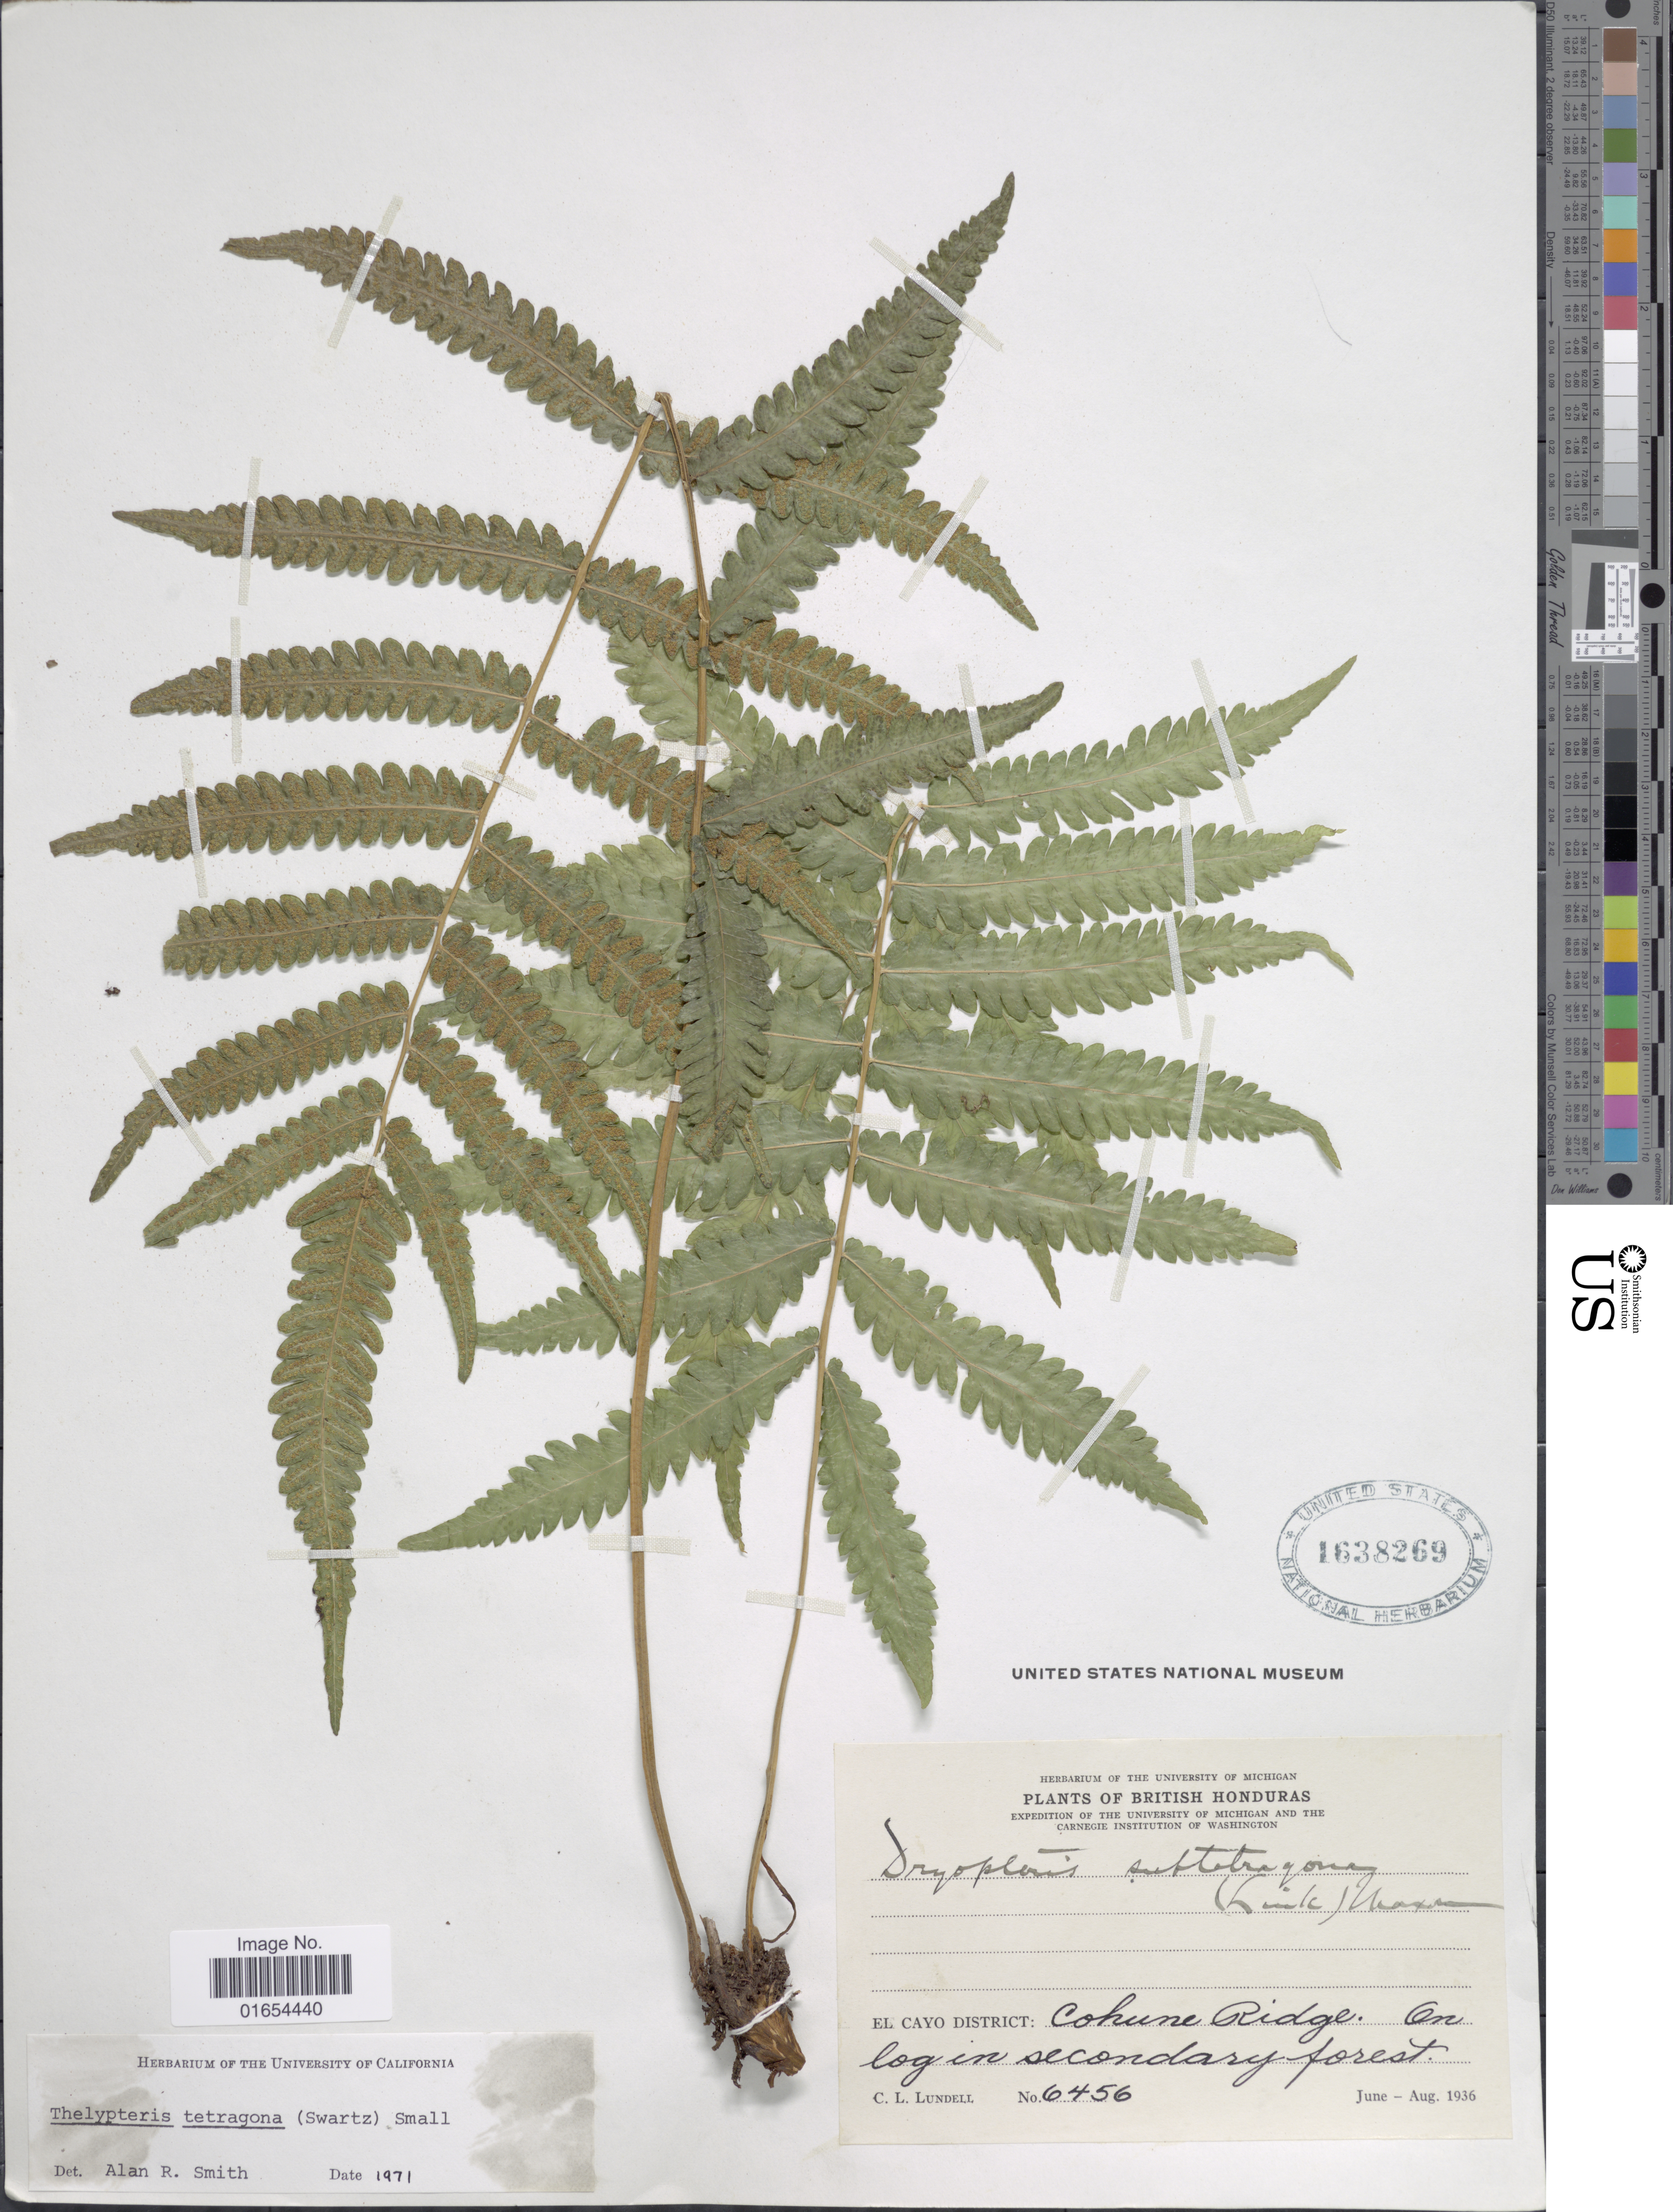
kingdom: Plantae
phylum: Tracheophyta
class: Polypodiopsida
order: Polypodiales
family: Thelypteridaceae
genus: Goniopteris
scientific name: Goniopteris tetragona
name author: (C. Presl) Sw.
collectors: C. L. Lundell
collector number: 6456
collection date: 1936-06/1936-08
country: Belize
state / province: Cayo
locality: British Honduas, Cohune Ridge, on log in secondary forest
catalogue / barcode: US 1638269